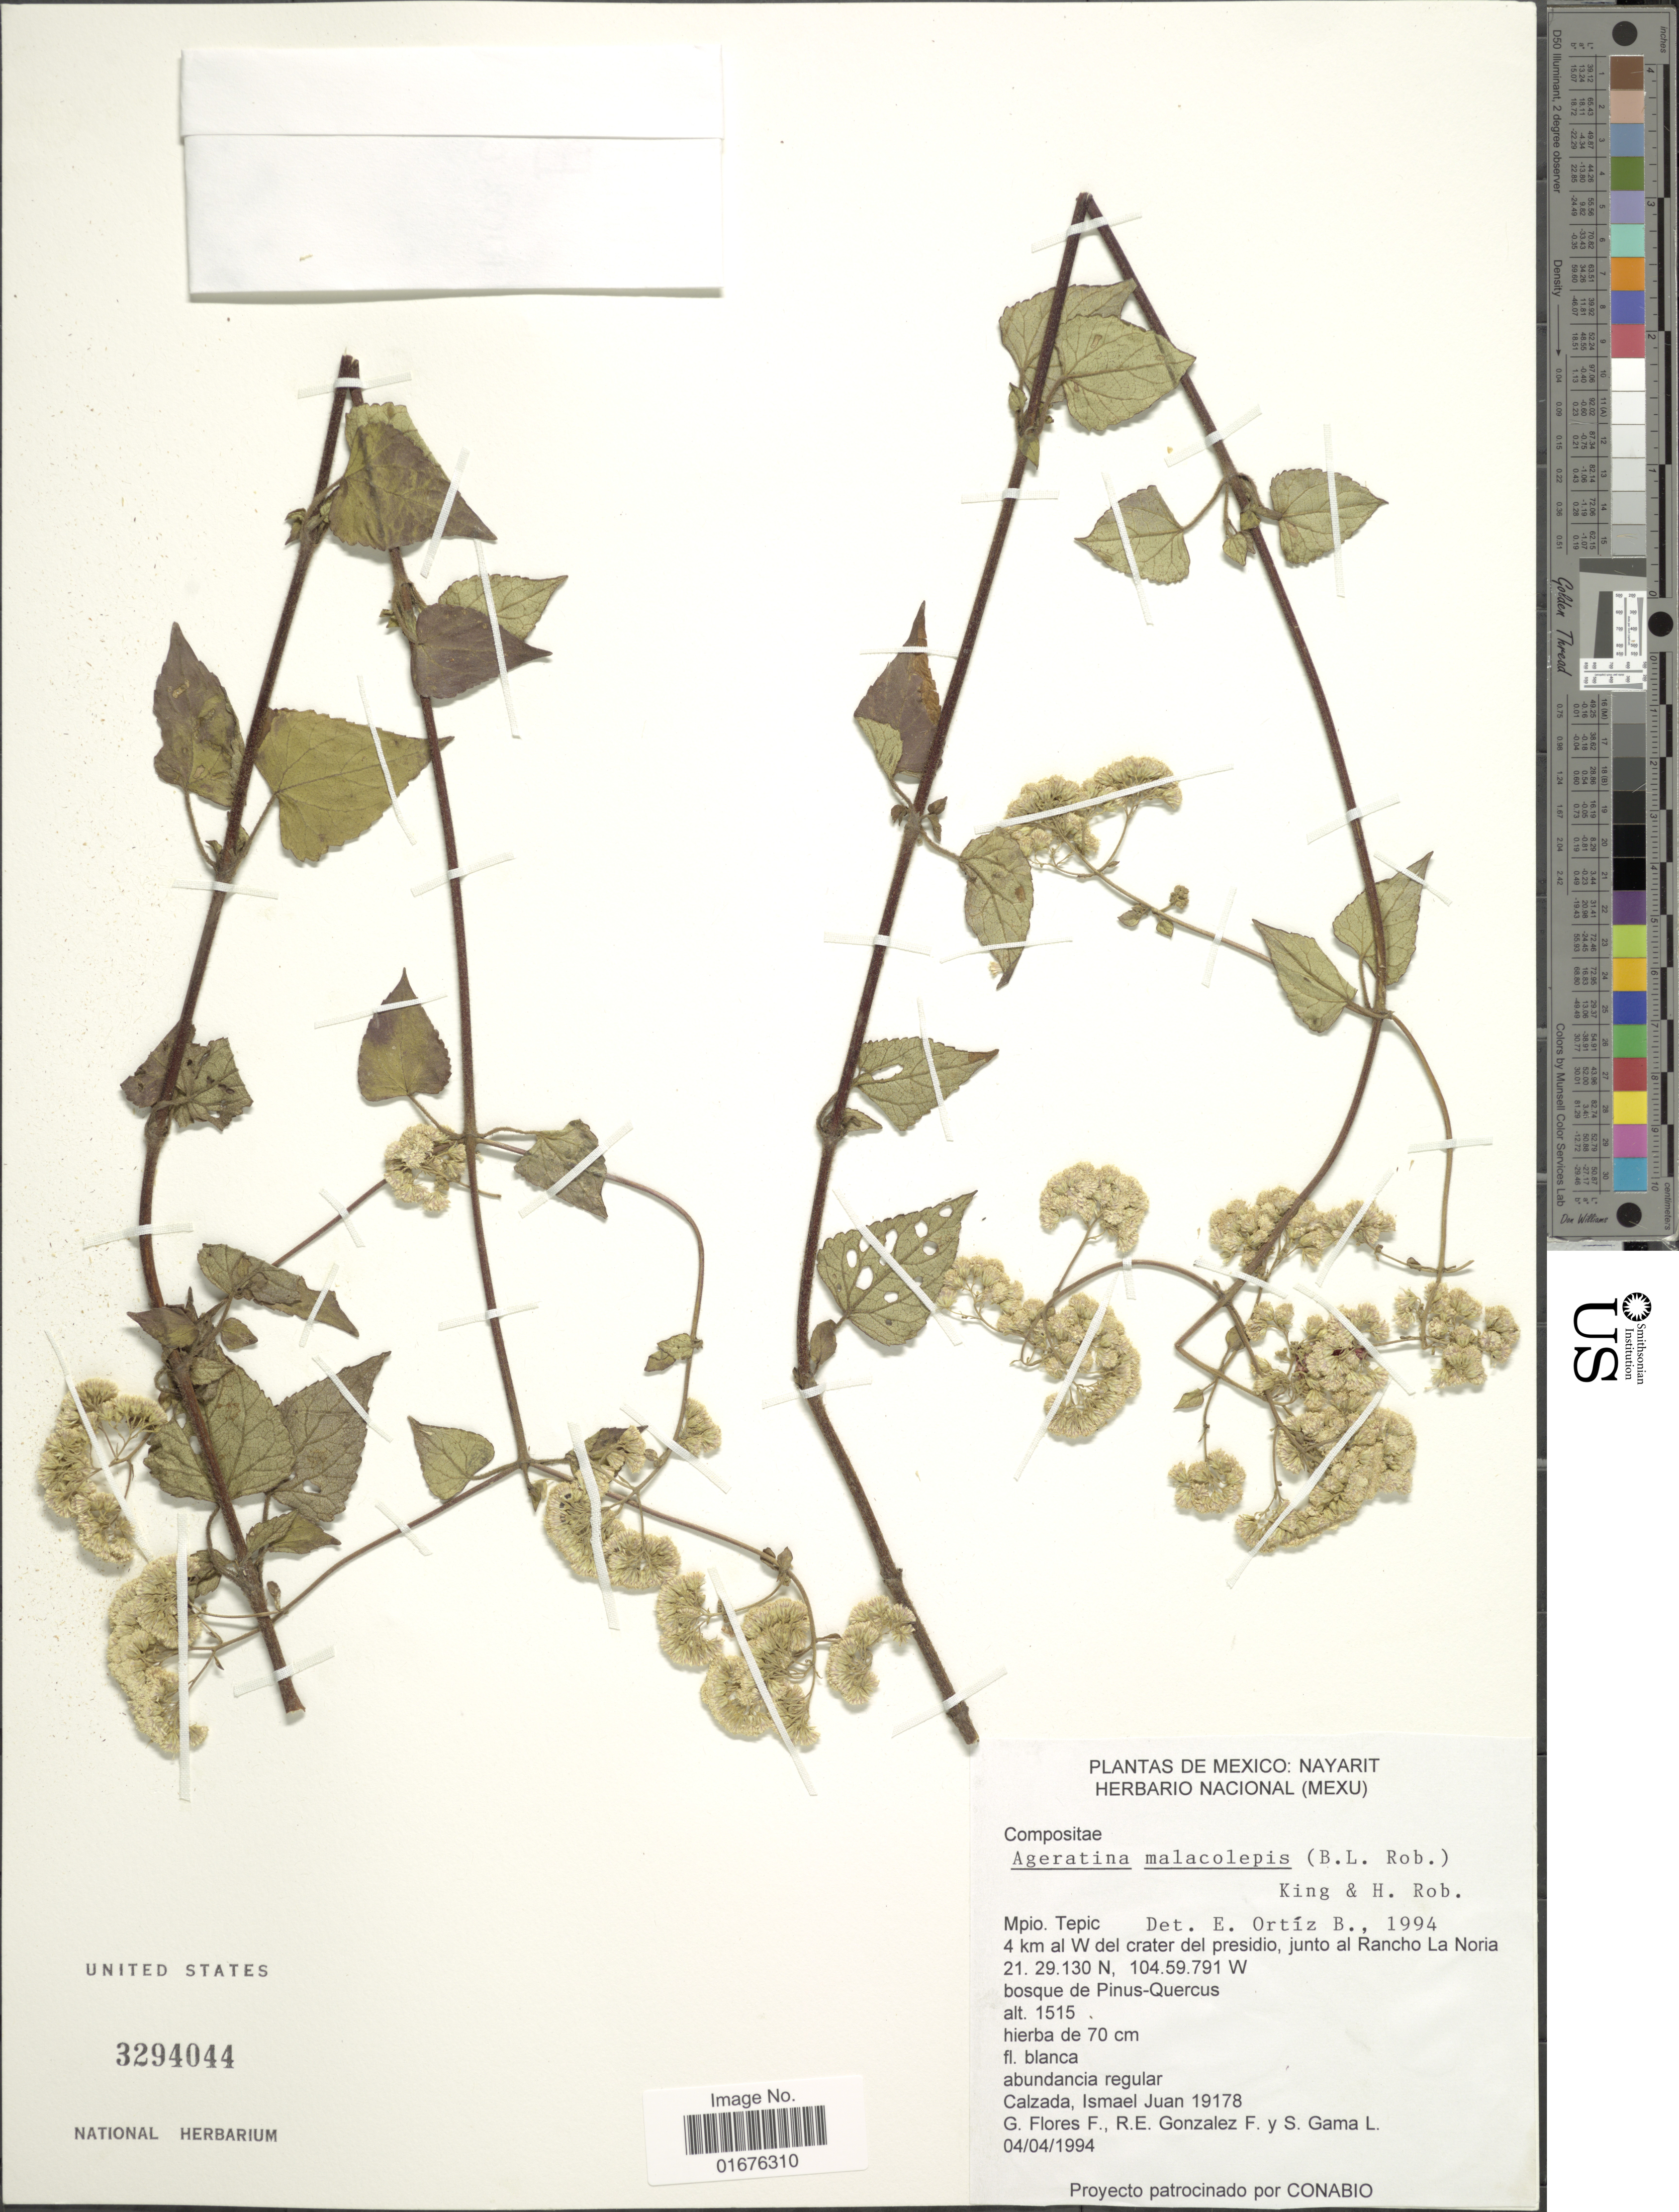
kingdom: Plantae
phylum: Tracheophyta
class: Magnoliopsida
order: Asterales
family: Asteraceae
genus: Ageratina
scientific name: Ageratina malacolepis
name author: (B.L. Rob.) R.M. King & H. Rob.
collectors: J. I. Calzada, G. Flores F., R. E. Gonzalez F. & S. Gama López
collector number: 19178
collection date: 1994-04-04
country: Mexico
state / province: Nayarit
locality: Mpio. Tepic, 4 km al W del crater del presidio, junto al Rancho La Noria, bosque de Pinus-Quercus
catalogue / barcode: US 3294044